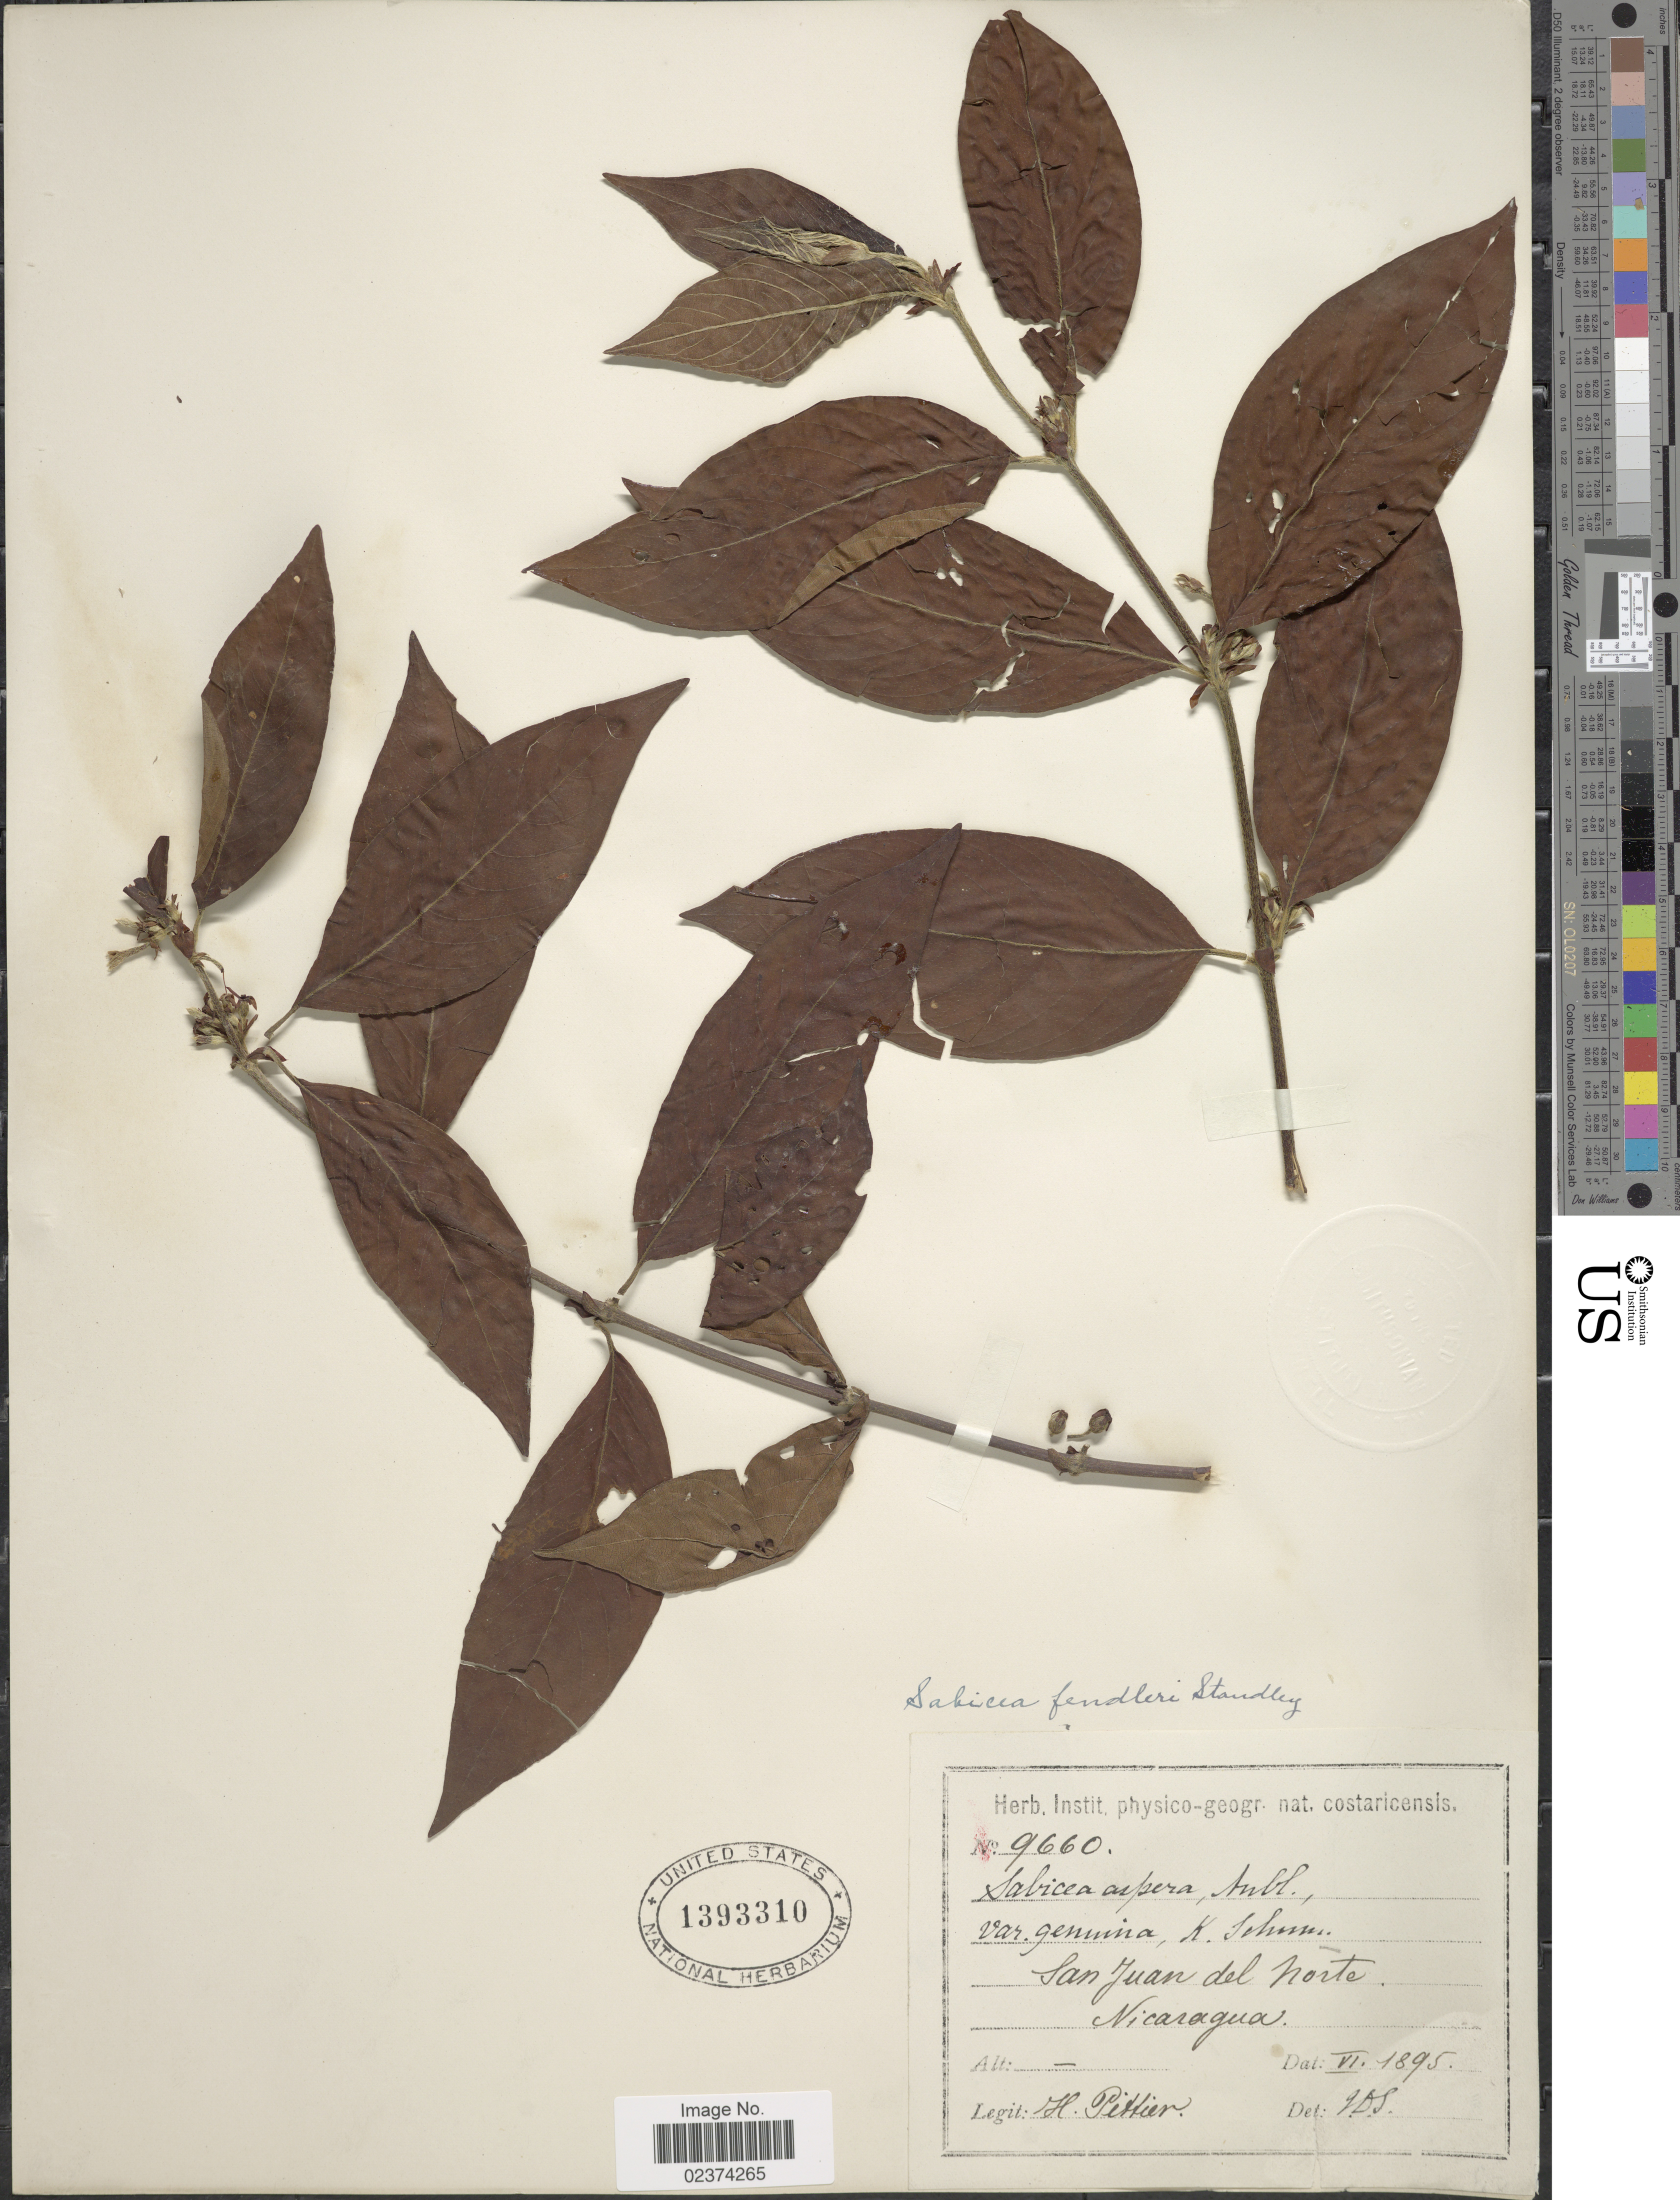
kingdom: Plantae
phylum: Tracheophyta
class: Magnoliopsida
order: Gentianales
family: Rubiaceae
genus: Sabicea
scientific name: Sabicea costaricensis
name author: Wernham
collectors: H. F. Pittier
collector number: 9660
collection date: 1895-06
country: Nicaragua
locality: San Juan del Norte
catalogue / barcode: US 1393310